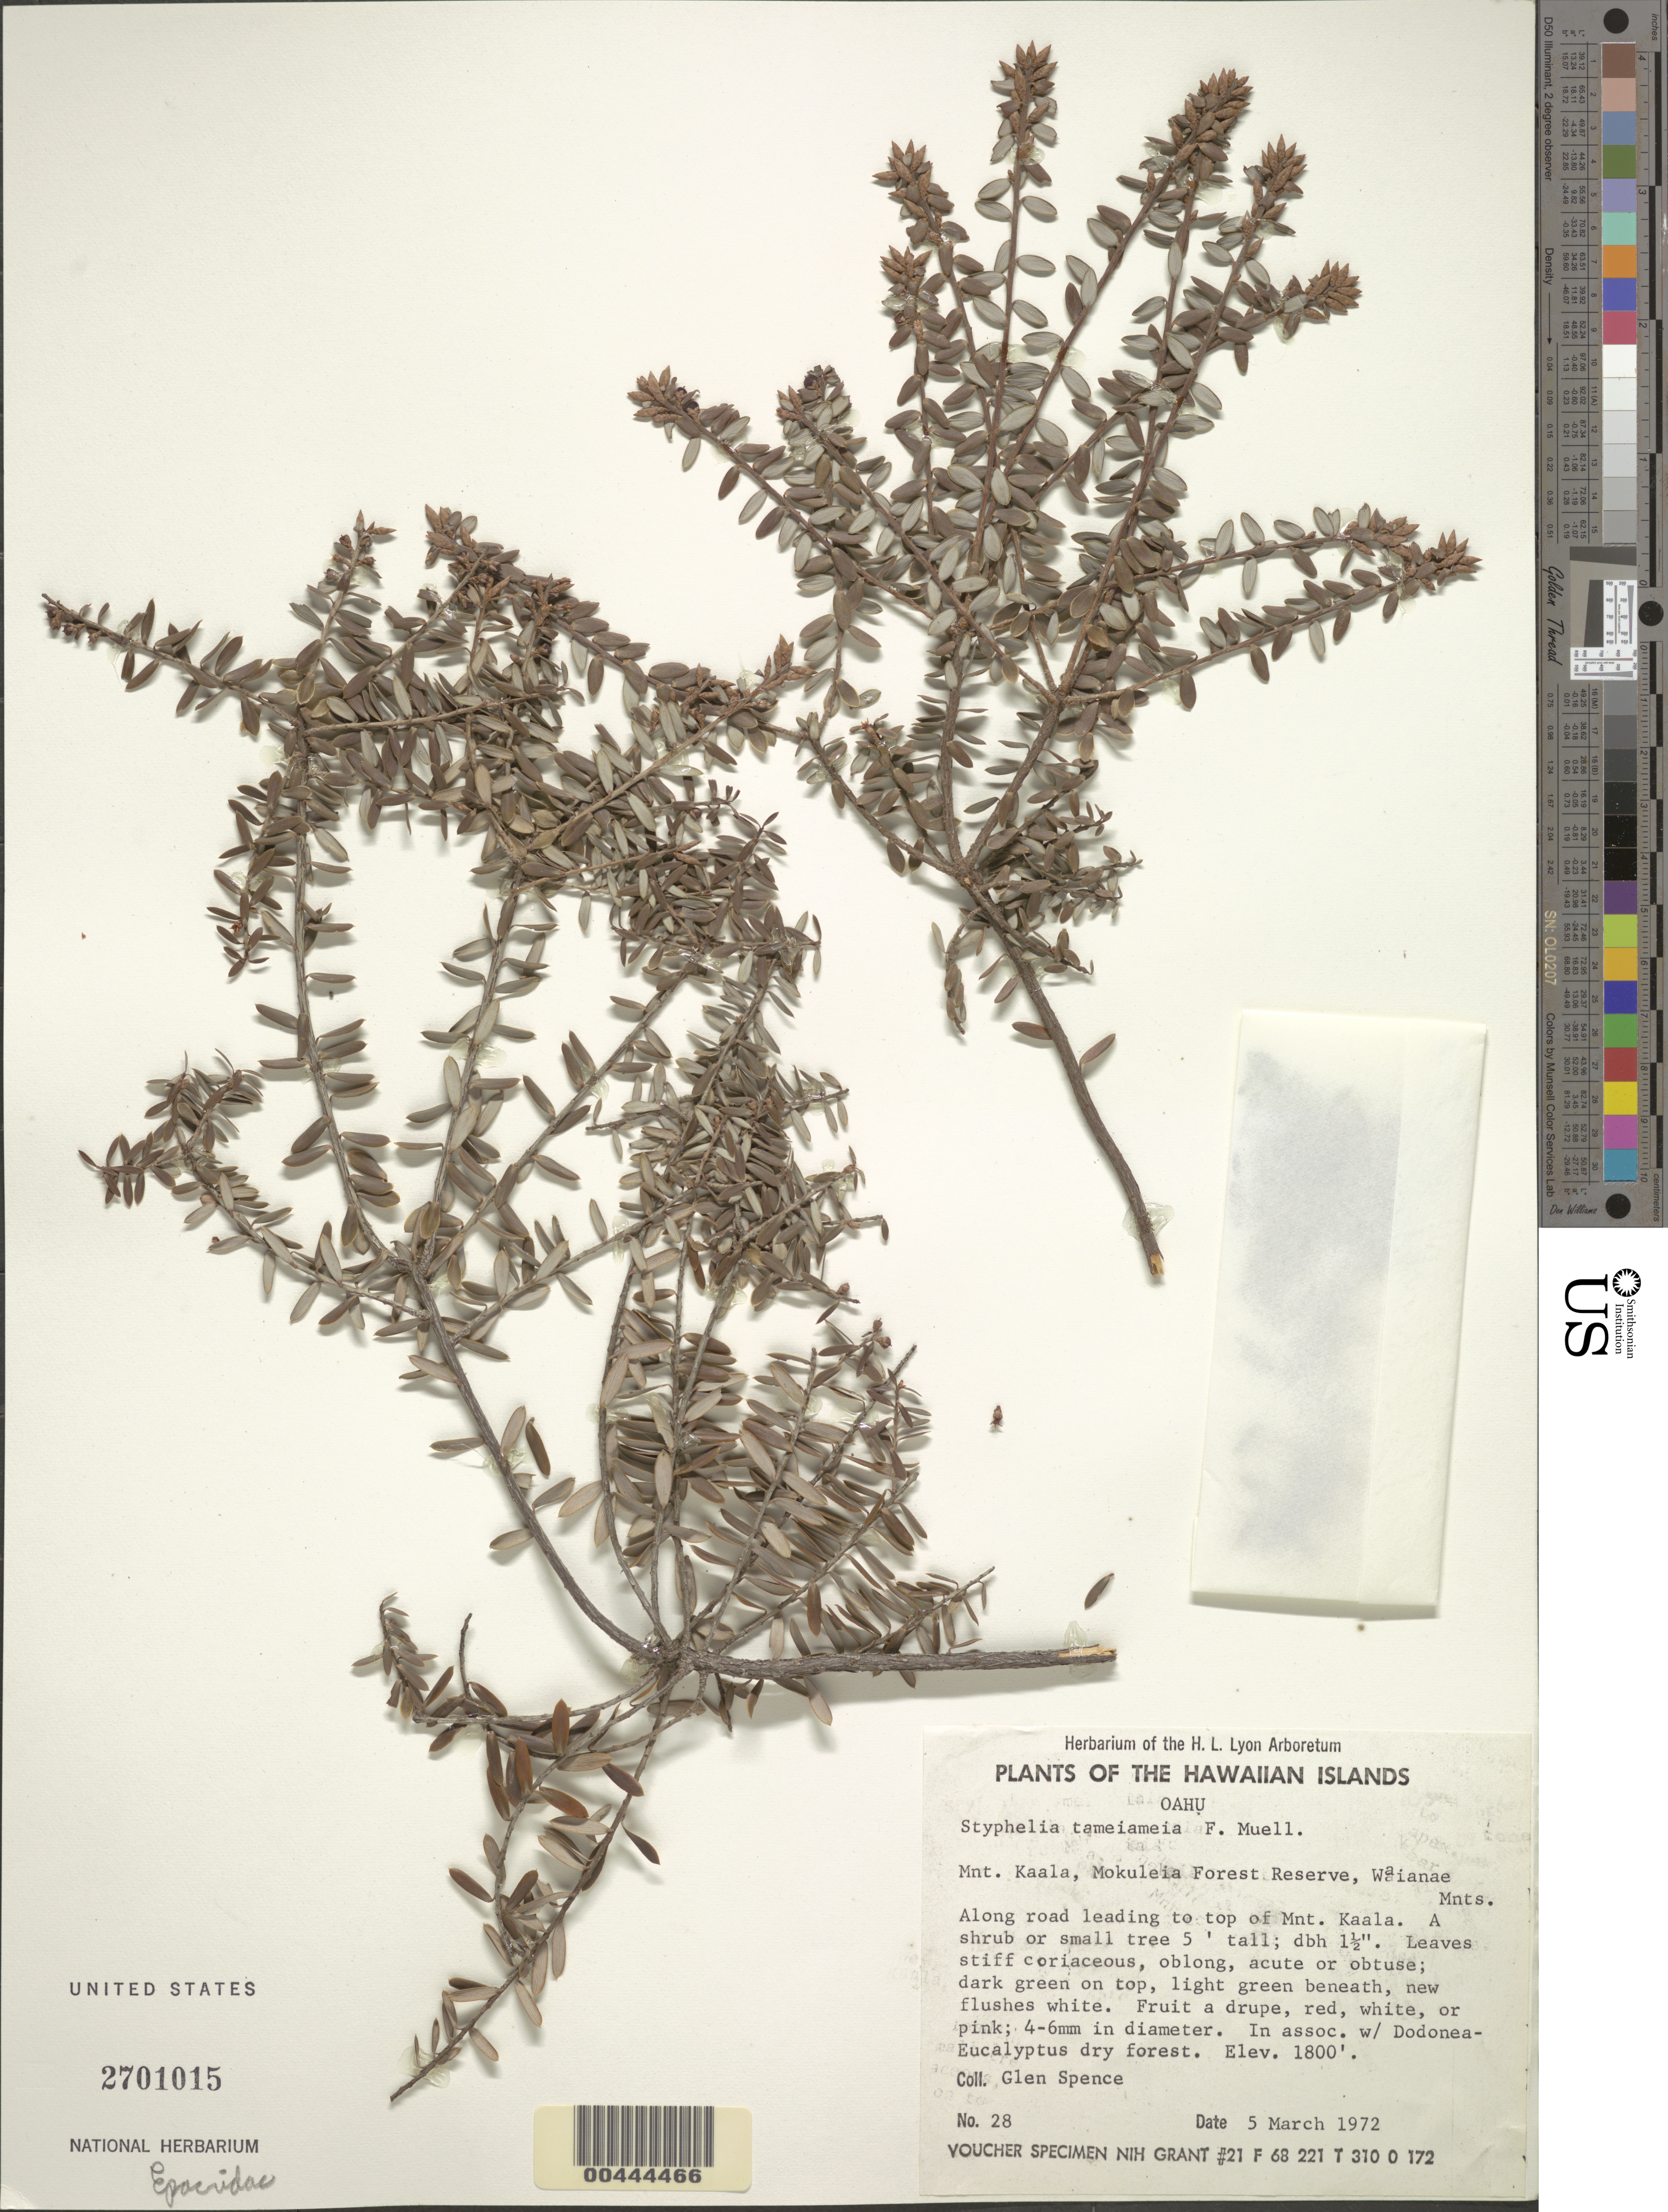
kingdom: Plantae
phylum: Tracheophyta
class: Magnoliopsida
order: Ericales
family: Ericaceae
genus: Leptecophylla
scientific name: Leptecophylla tameiameiae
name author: (Cham. & Schltdl.) C.M. Weiller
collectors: G. Spence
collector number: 28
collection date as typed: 5 Mar 1972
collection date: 1972-03-05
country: United States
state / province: Hawaii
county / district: Honolulu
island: Oahu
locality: Mt. Kaala, Mokuleia Forest Reserve, Waianae Mts., along road leading to top of Mt. Kaala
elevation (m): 549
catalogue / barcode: US 2701015